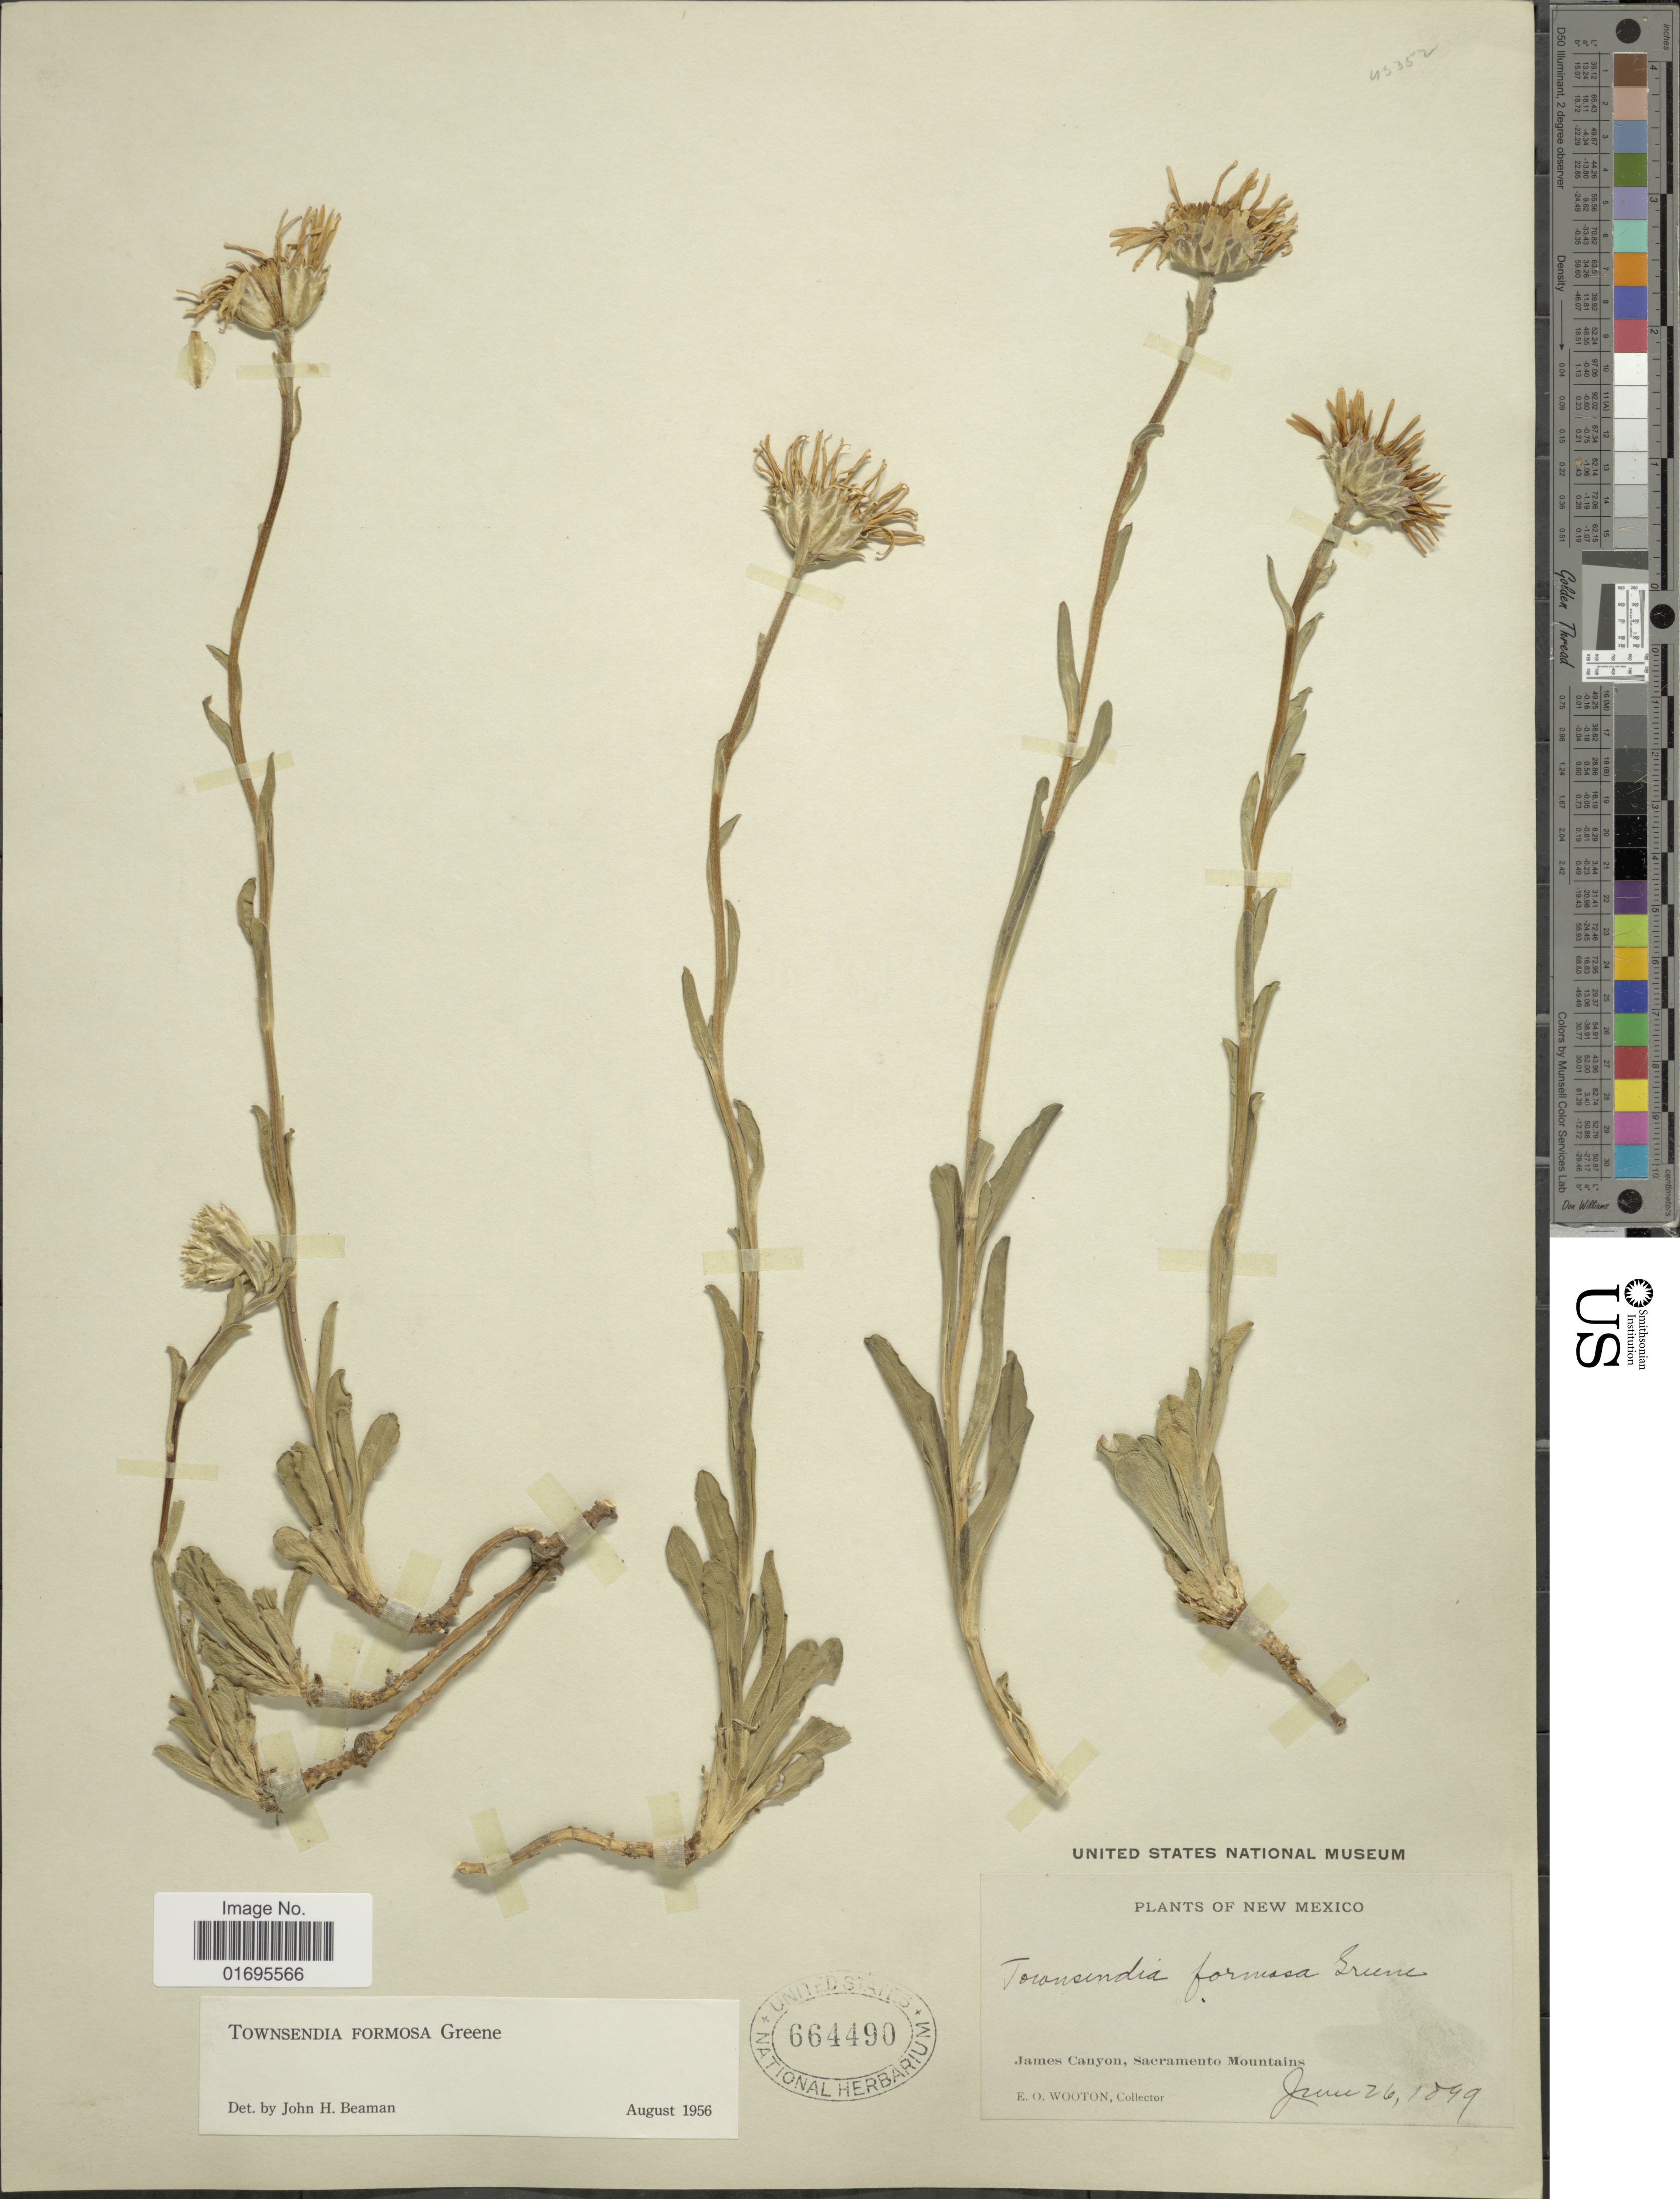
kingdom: Plantae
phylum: Tracheophyta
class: Magnoliopsida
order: Asterales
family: Asteraceae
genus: Townsendia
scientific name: Townsendia formosa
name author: Greene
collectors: E. O. Wooton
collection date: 1899-06-26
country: United States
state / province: New Mexico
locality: James Canyon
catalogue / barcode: US 664490